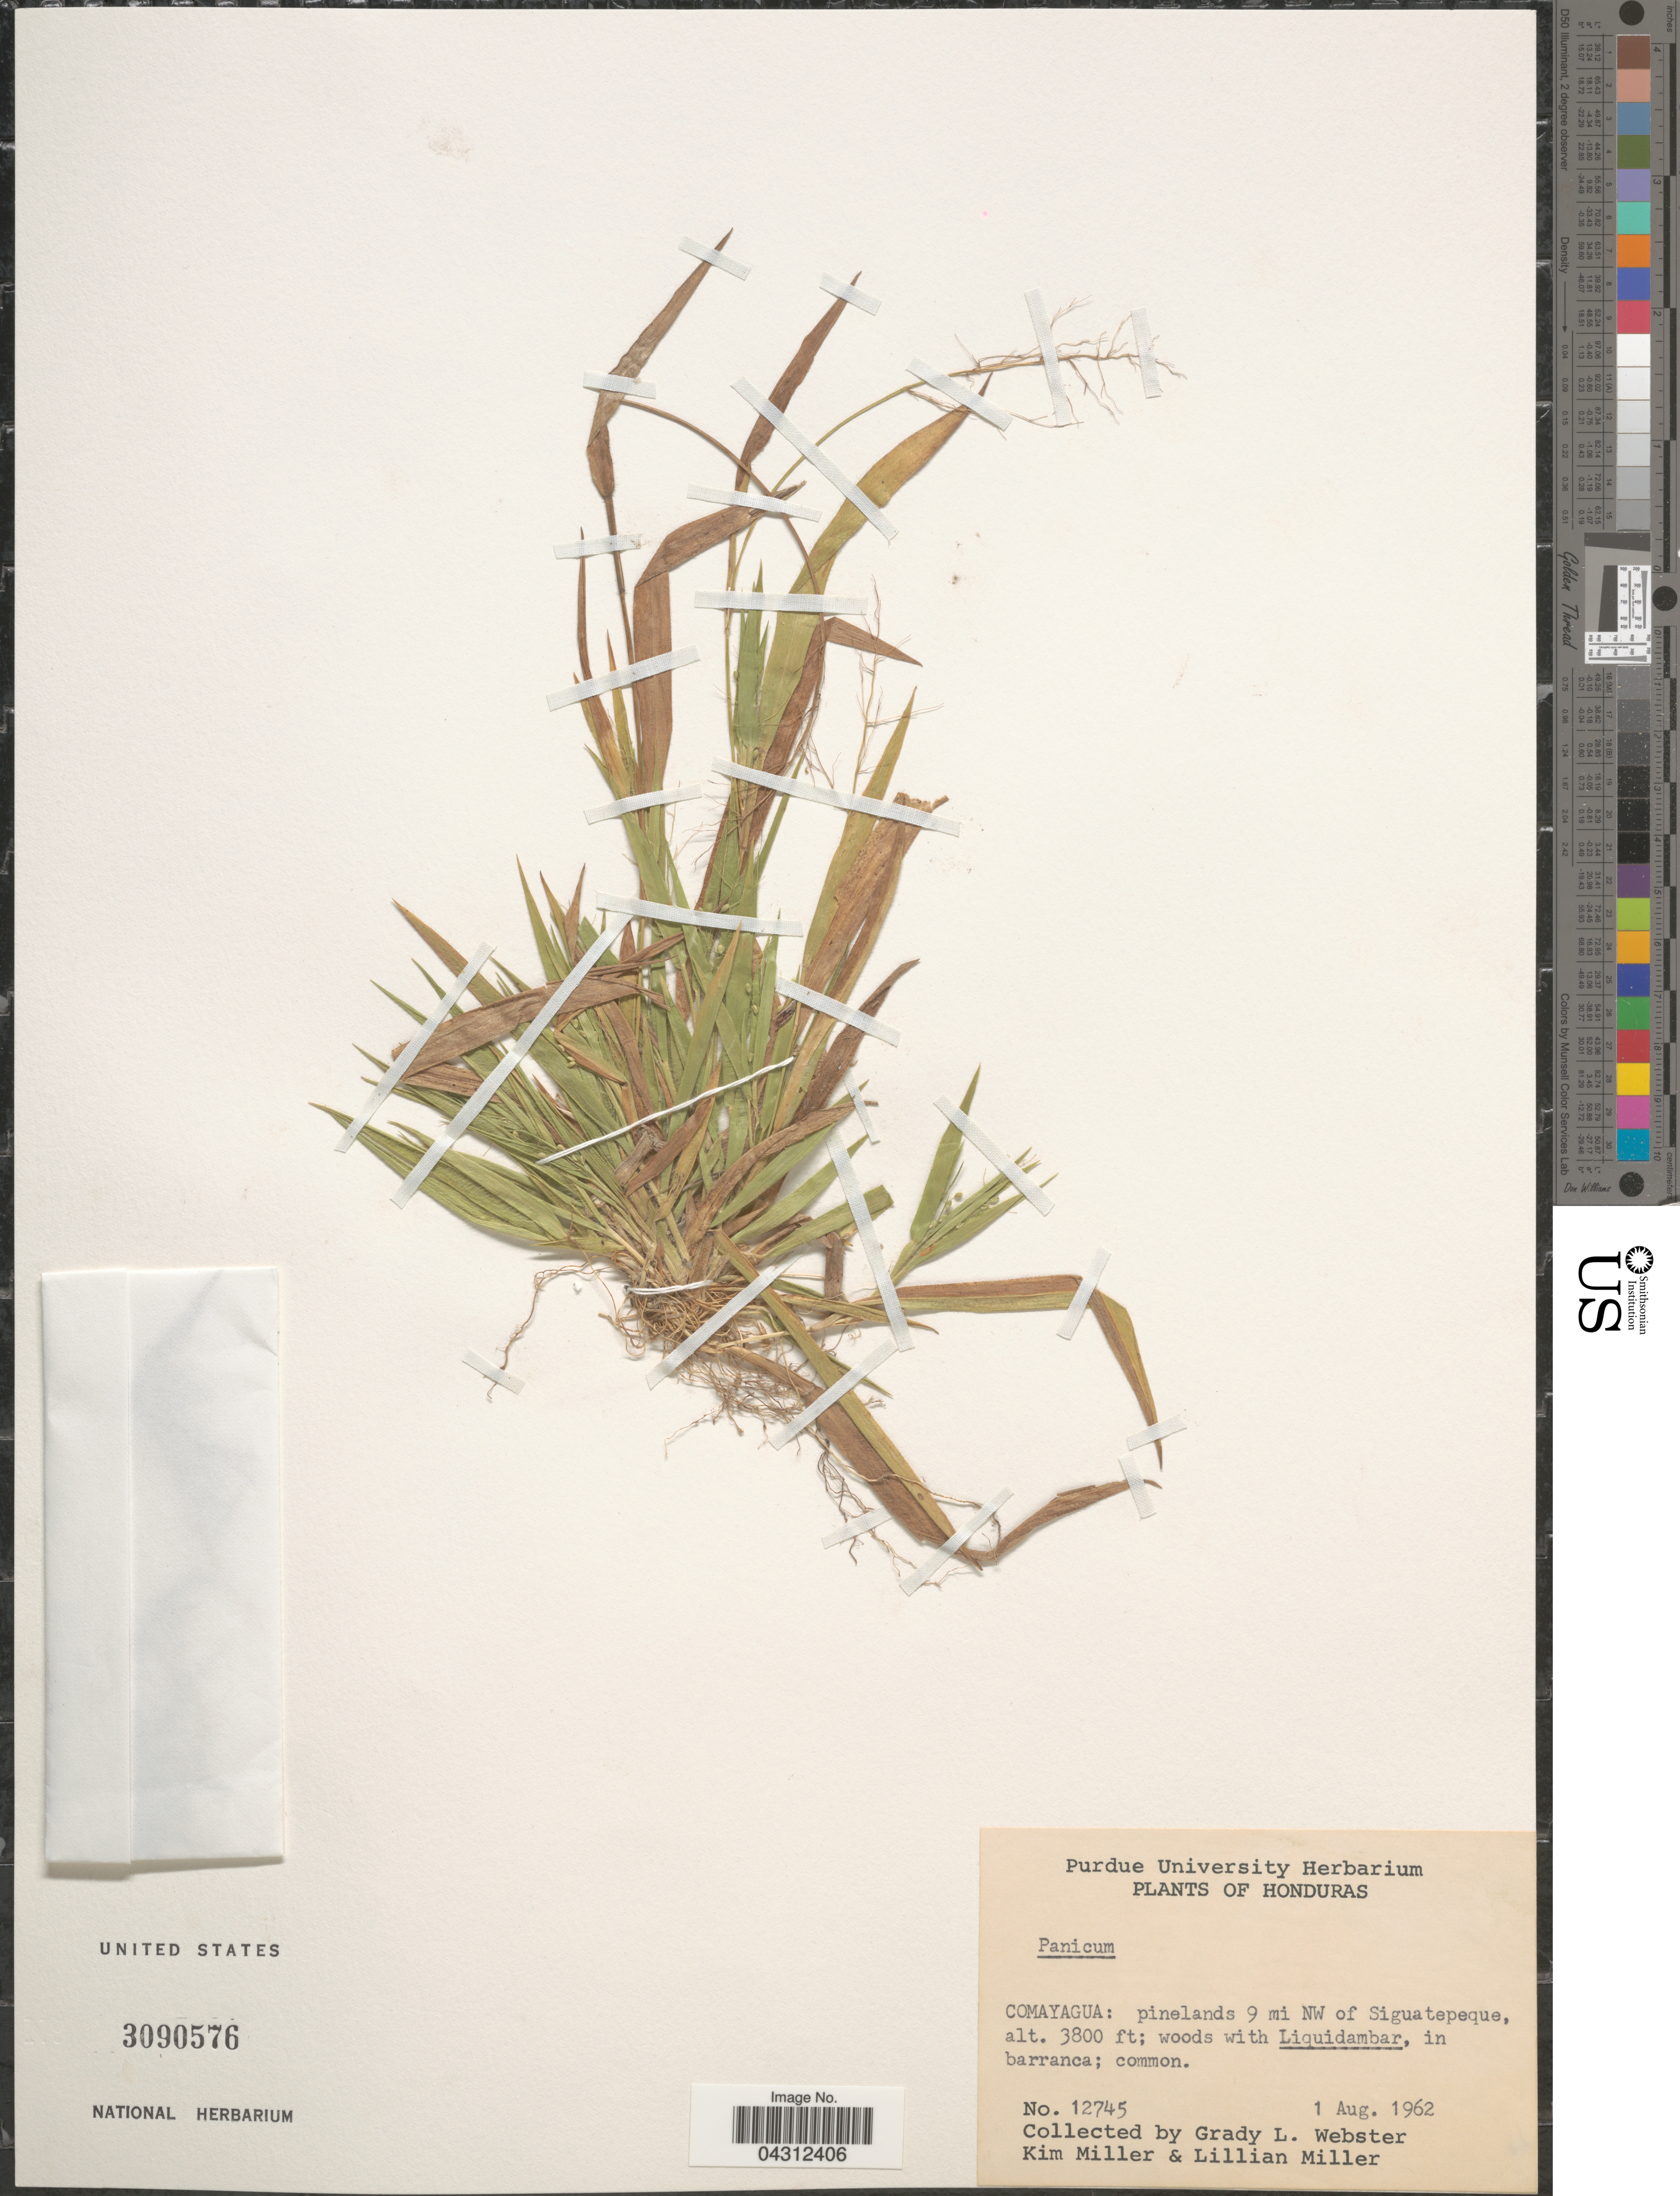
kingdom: Plantae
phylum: Tracheophyta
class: Liliopsida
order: Poales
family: Poaceae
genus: Panicum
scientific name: Panicum sp.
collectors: G. L. Webster, K. Miller & L. Miller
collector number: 12745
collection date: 1962-08-01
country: Honduras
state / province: Comayagua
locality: Pinelands 9 mi NW of Siguatepeque.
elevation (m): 1158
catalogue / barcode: US 3090576